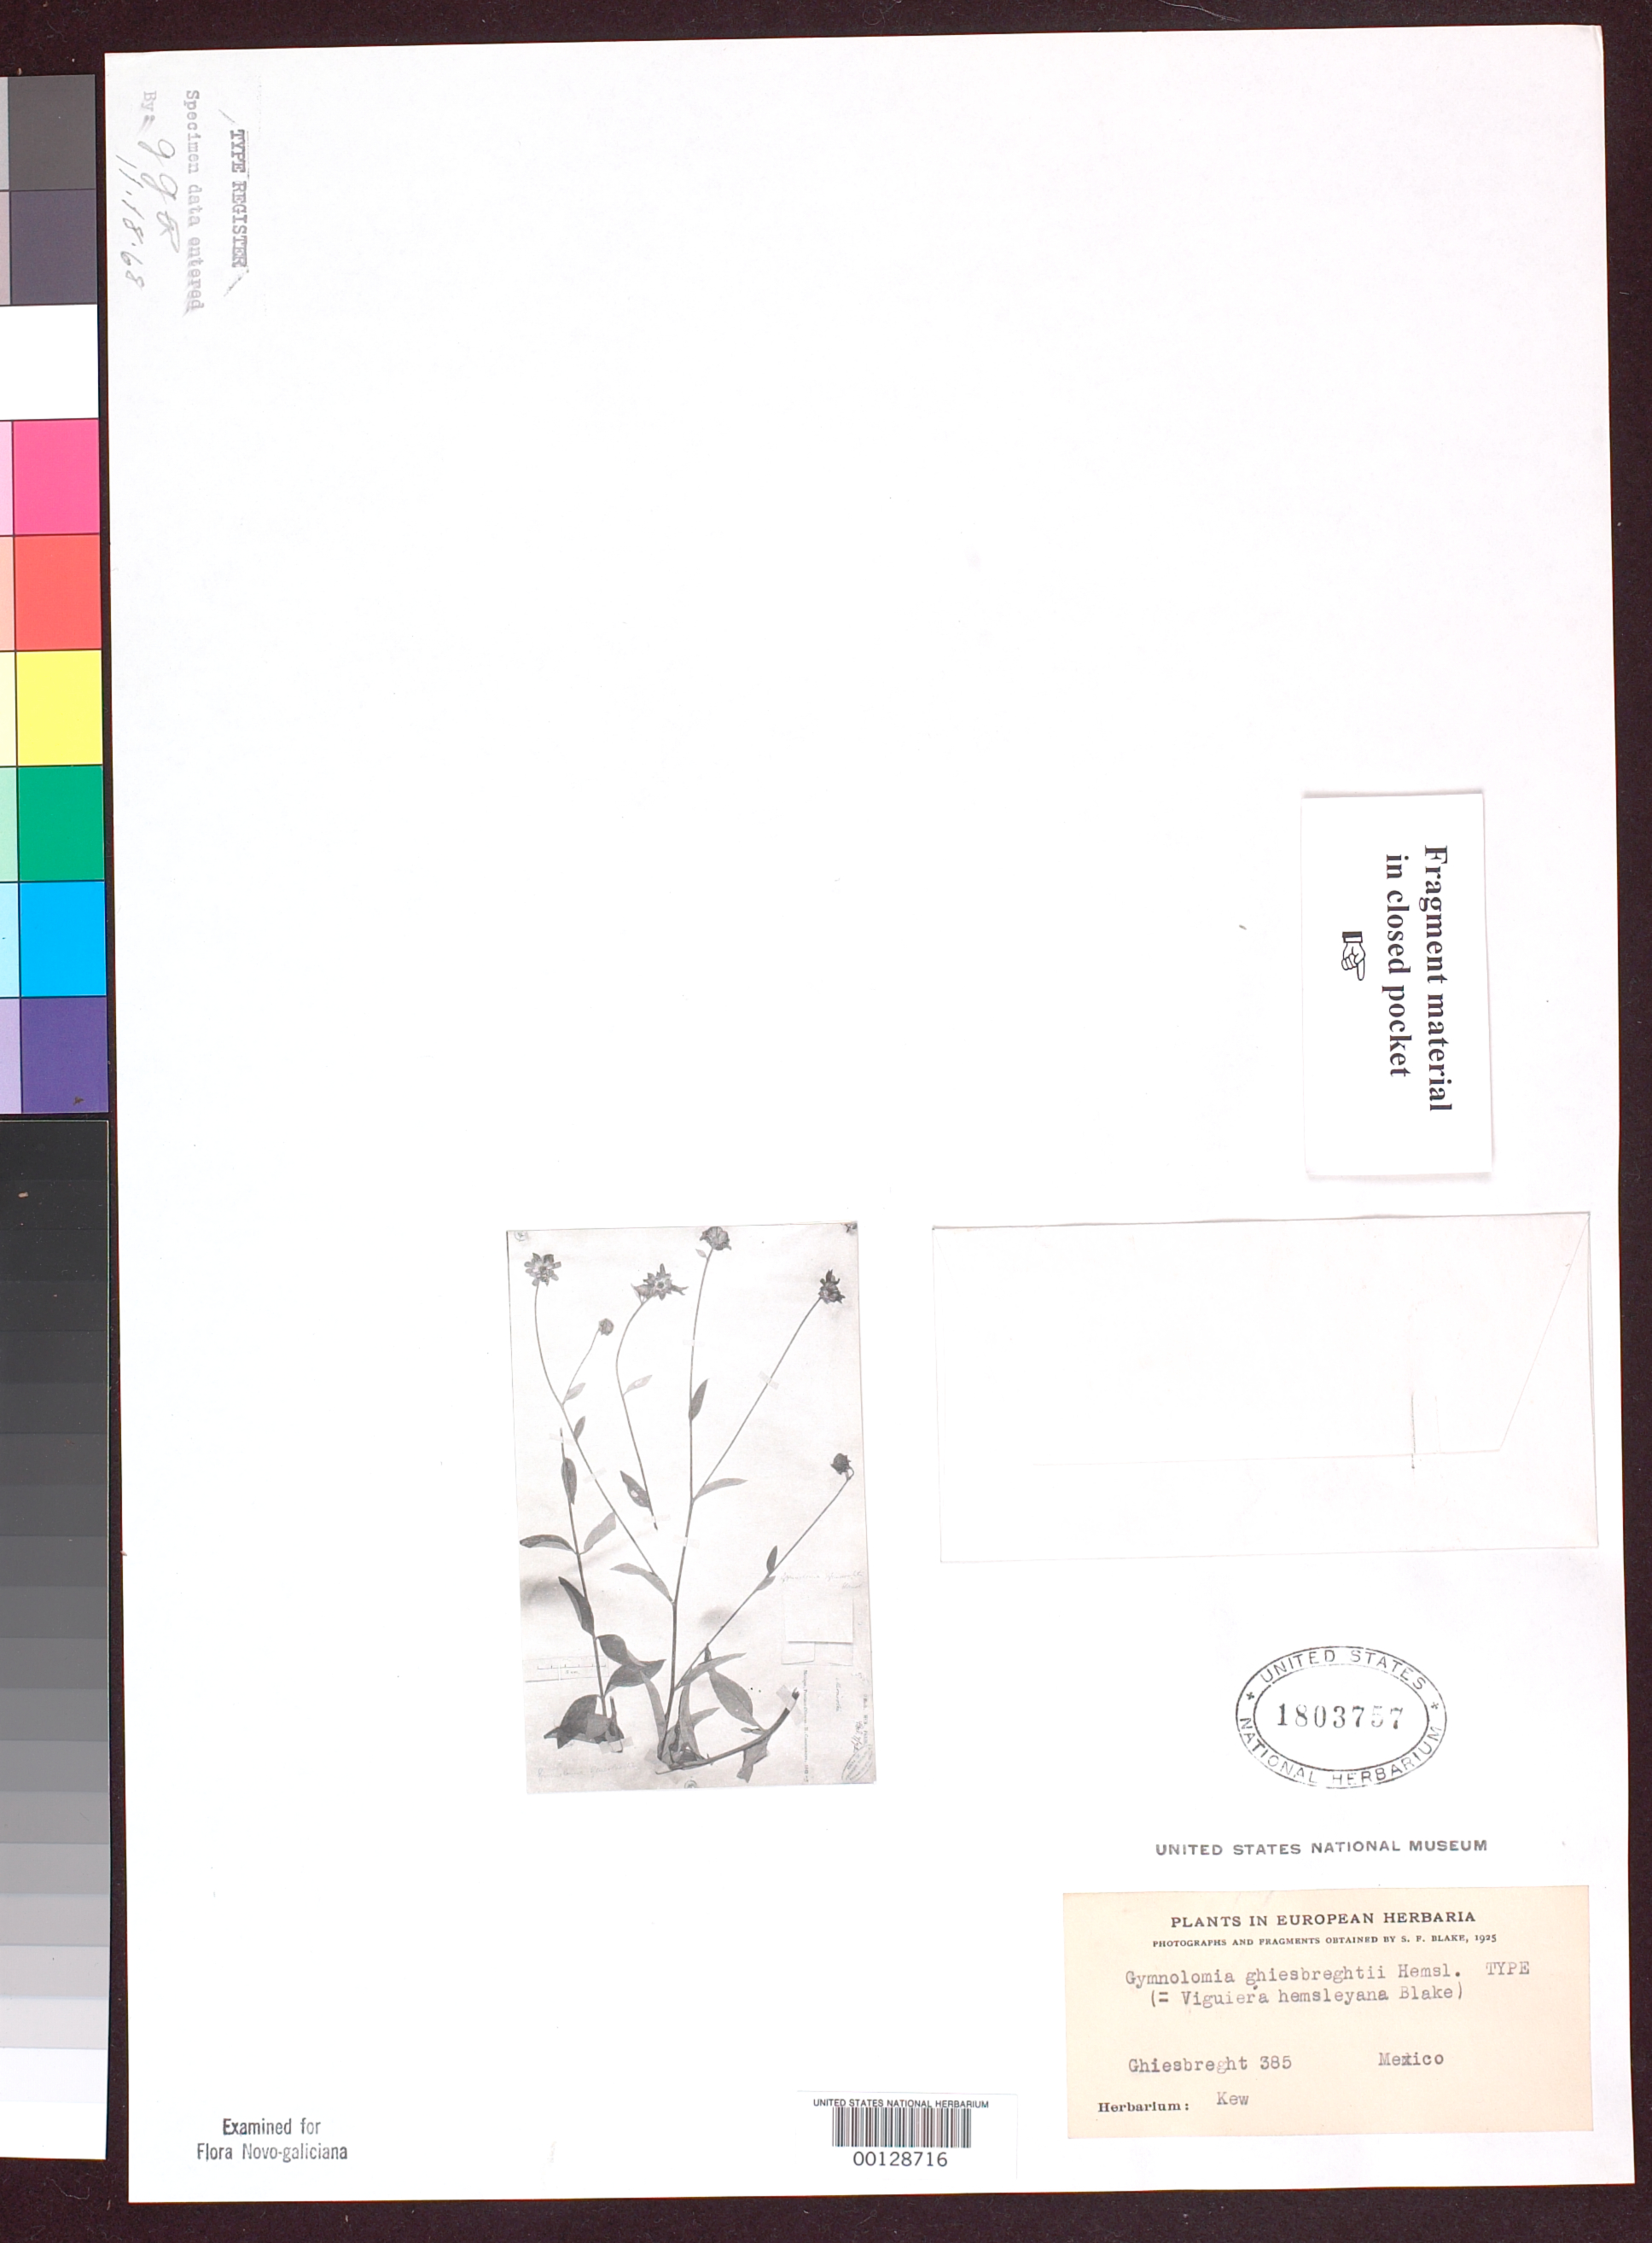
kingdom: Plantae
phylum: Tracheophyta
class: Magnoliopsida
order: Asterales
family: Asteraceae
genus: Gymnolomia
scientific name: Gymnolomia ghiesbreghtii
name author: Hemsl.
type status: Type Material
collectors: A. Ghiesbreght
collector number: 385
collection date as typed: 1842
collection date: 1842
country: Mexico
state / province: Oaxaca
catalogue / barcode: US 1803757